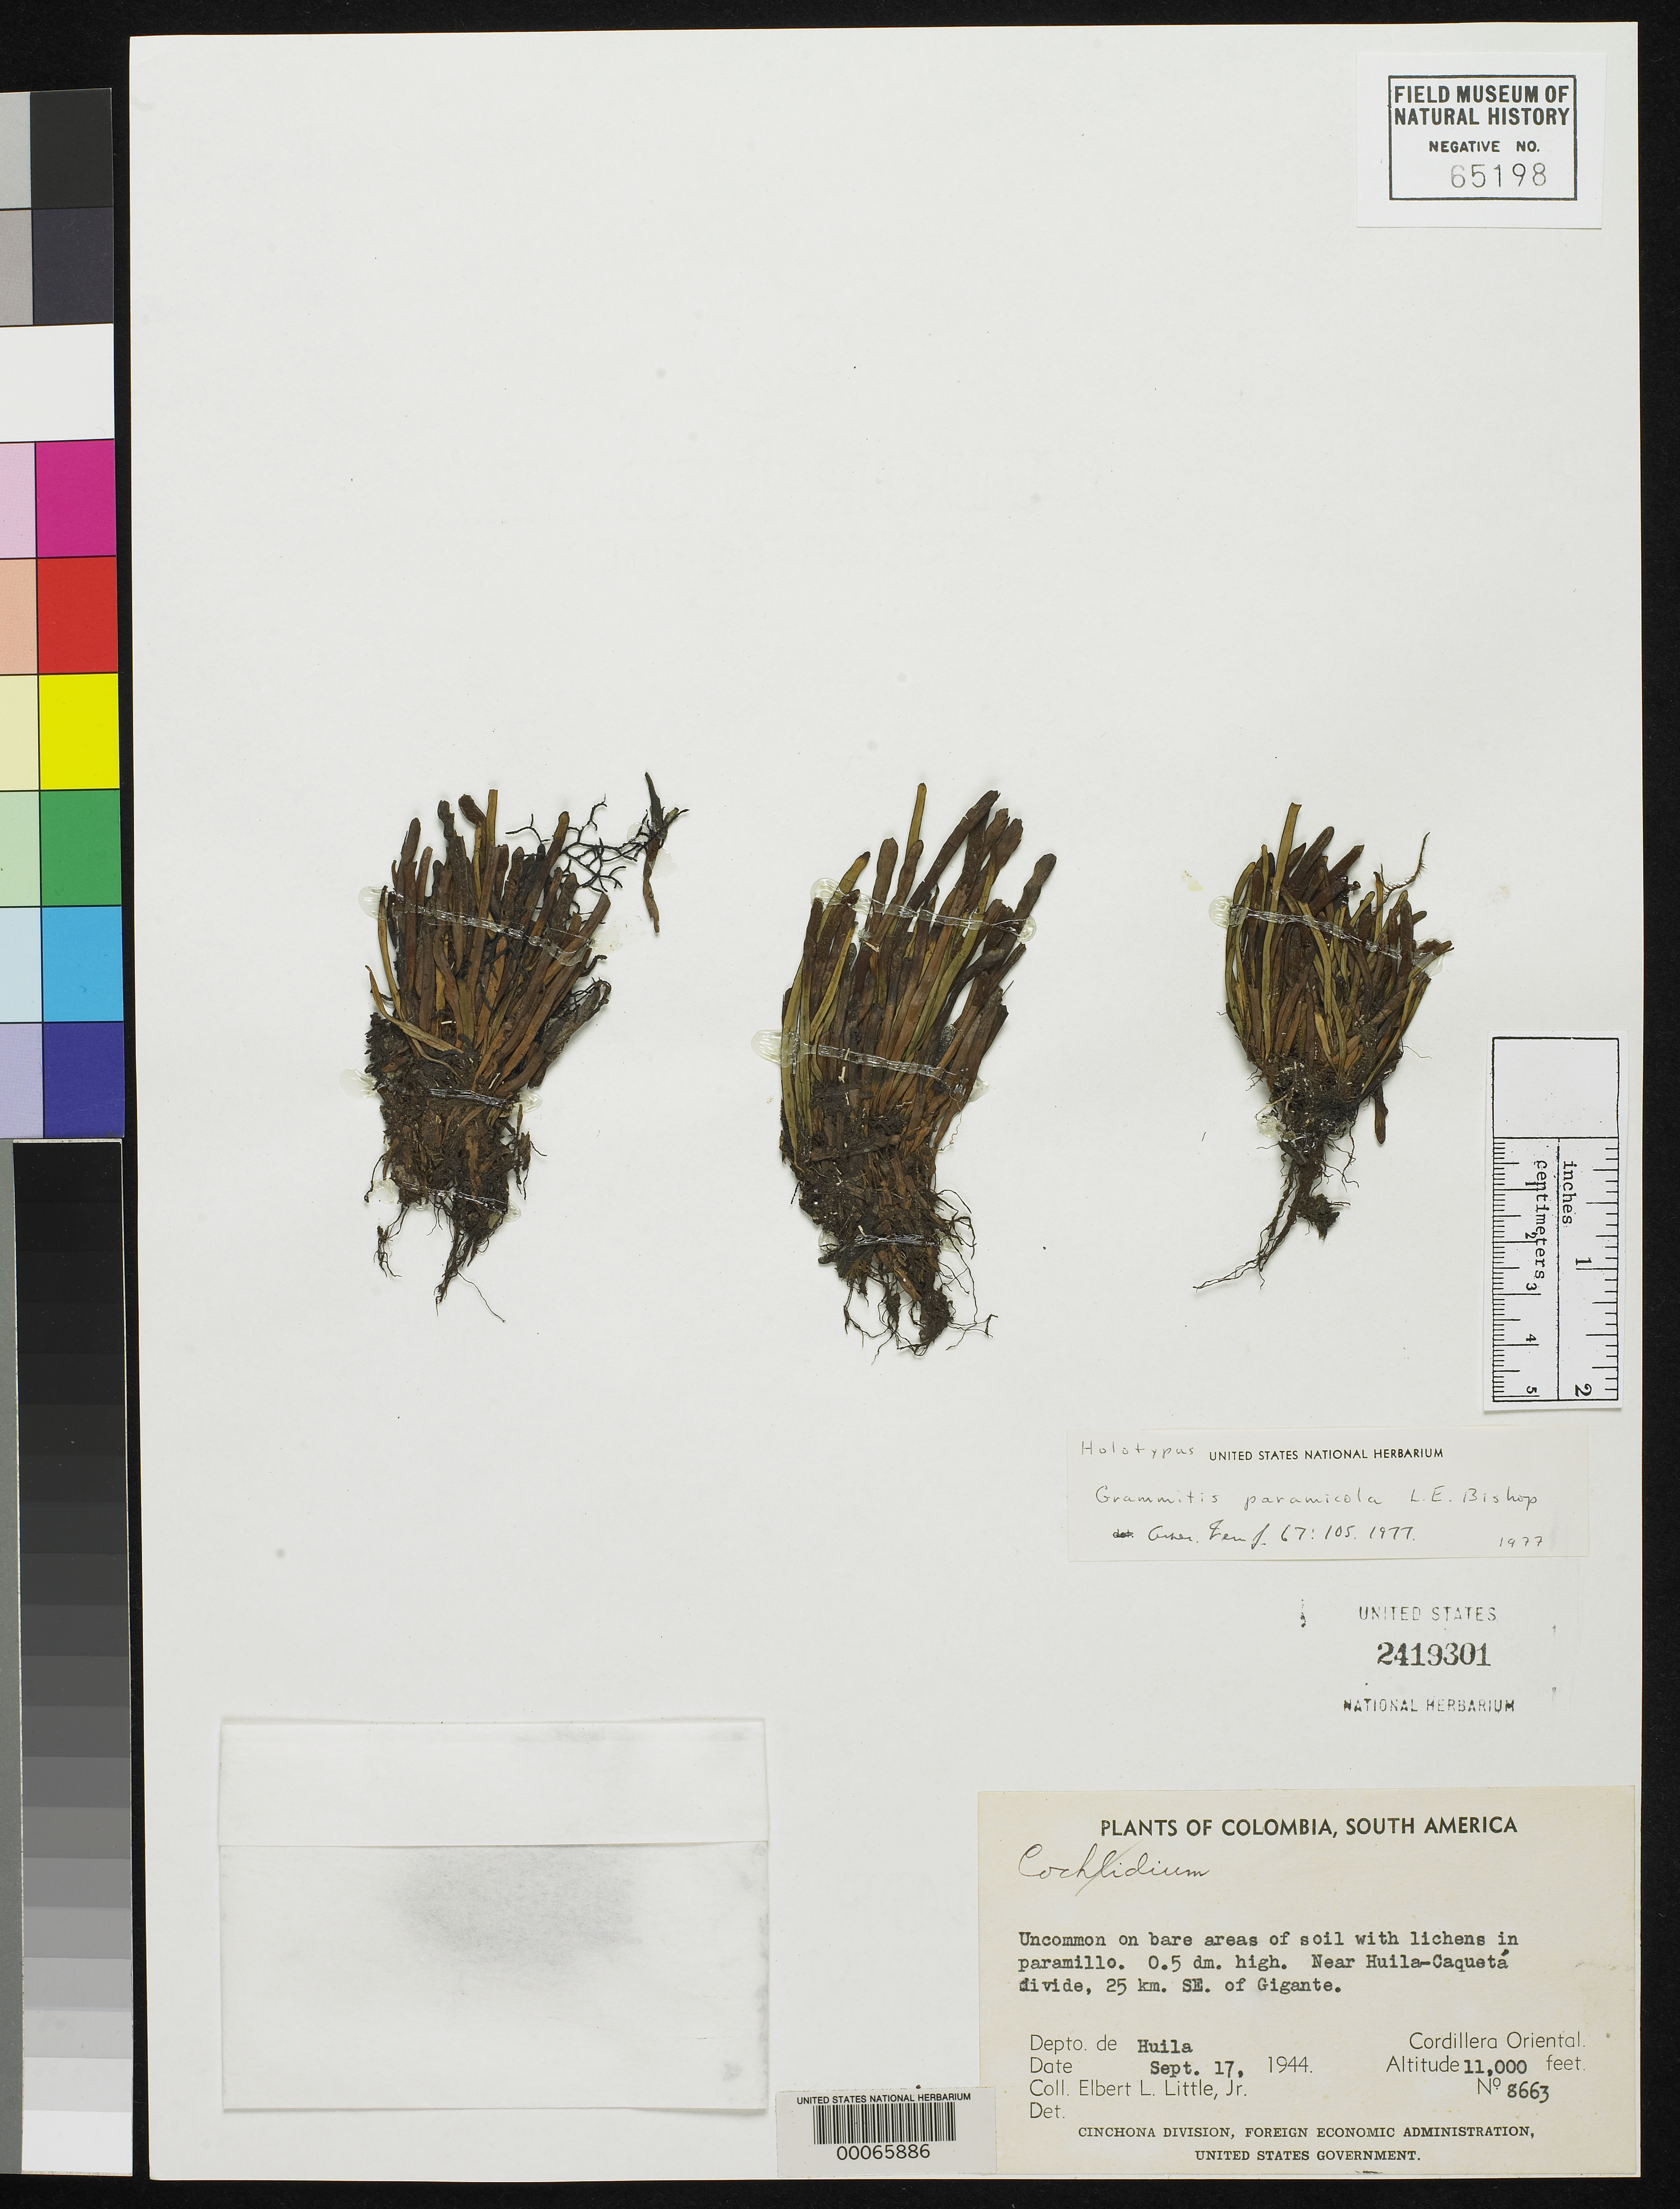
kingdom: Plantae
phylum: Tracheophyta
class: Polypodiopsida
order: Polypodiales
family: Polypodiaceae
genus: Grammitis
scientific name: Grammitis paramicola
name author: L.E. Bishop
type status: Holotype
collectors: E. L. Little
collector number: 8663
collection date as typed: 17 Sep 1944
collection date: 1944-09-17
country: Colombia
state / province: Huila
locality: Near Huila - Caqueta, SE of Gigante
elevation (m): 3353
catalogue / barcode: US 2419301